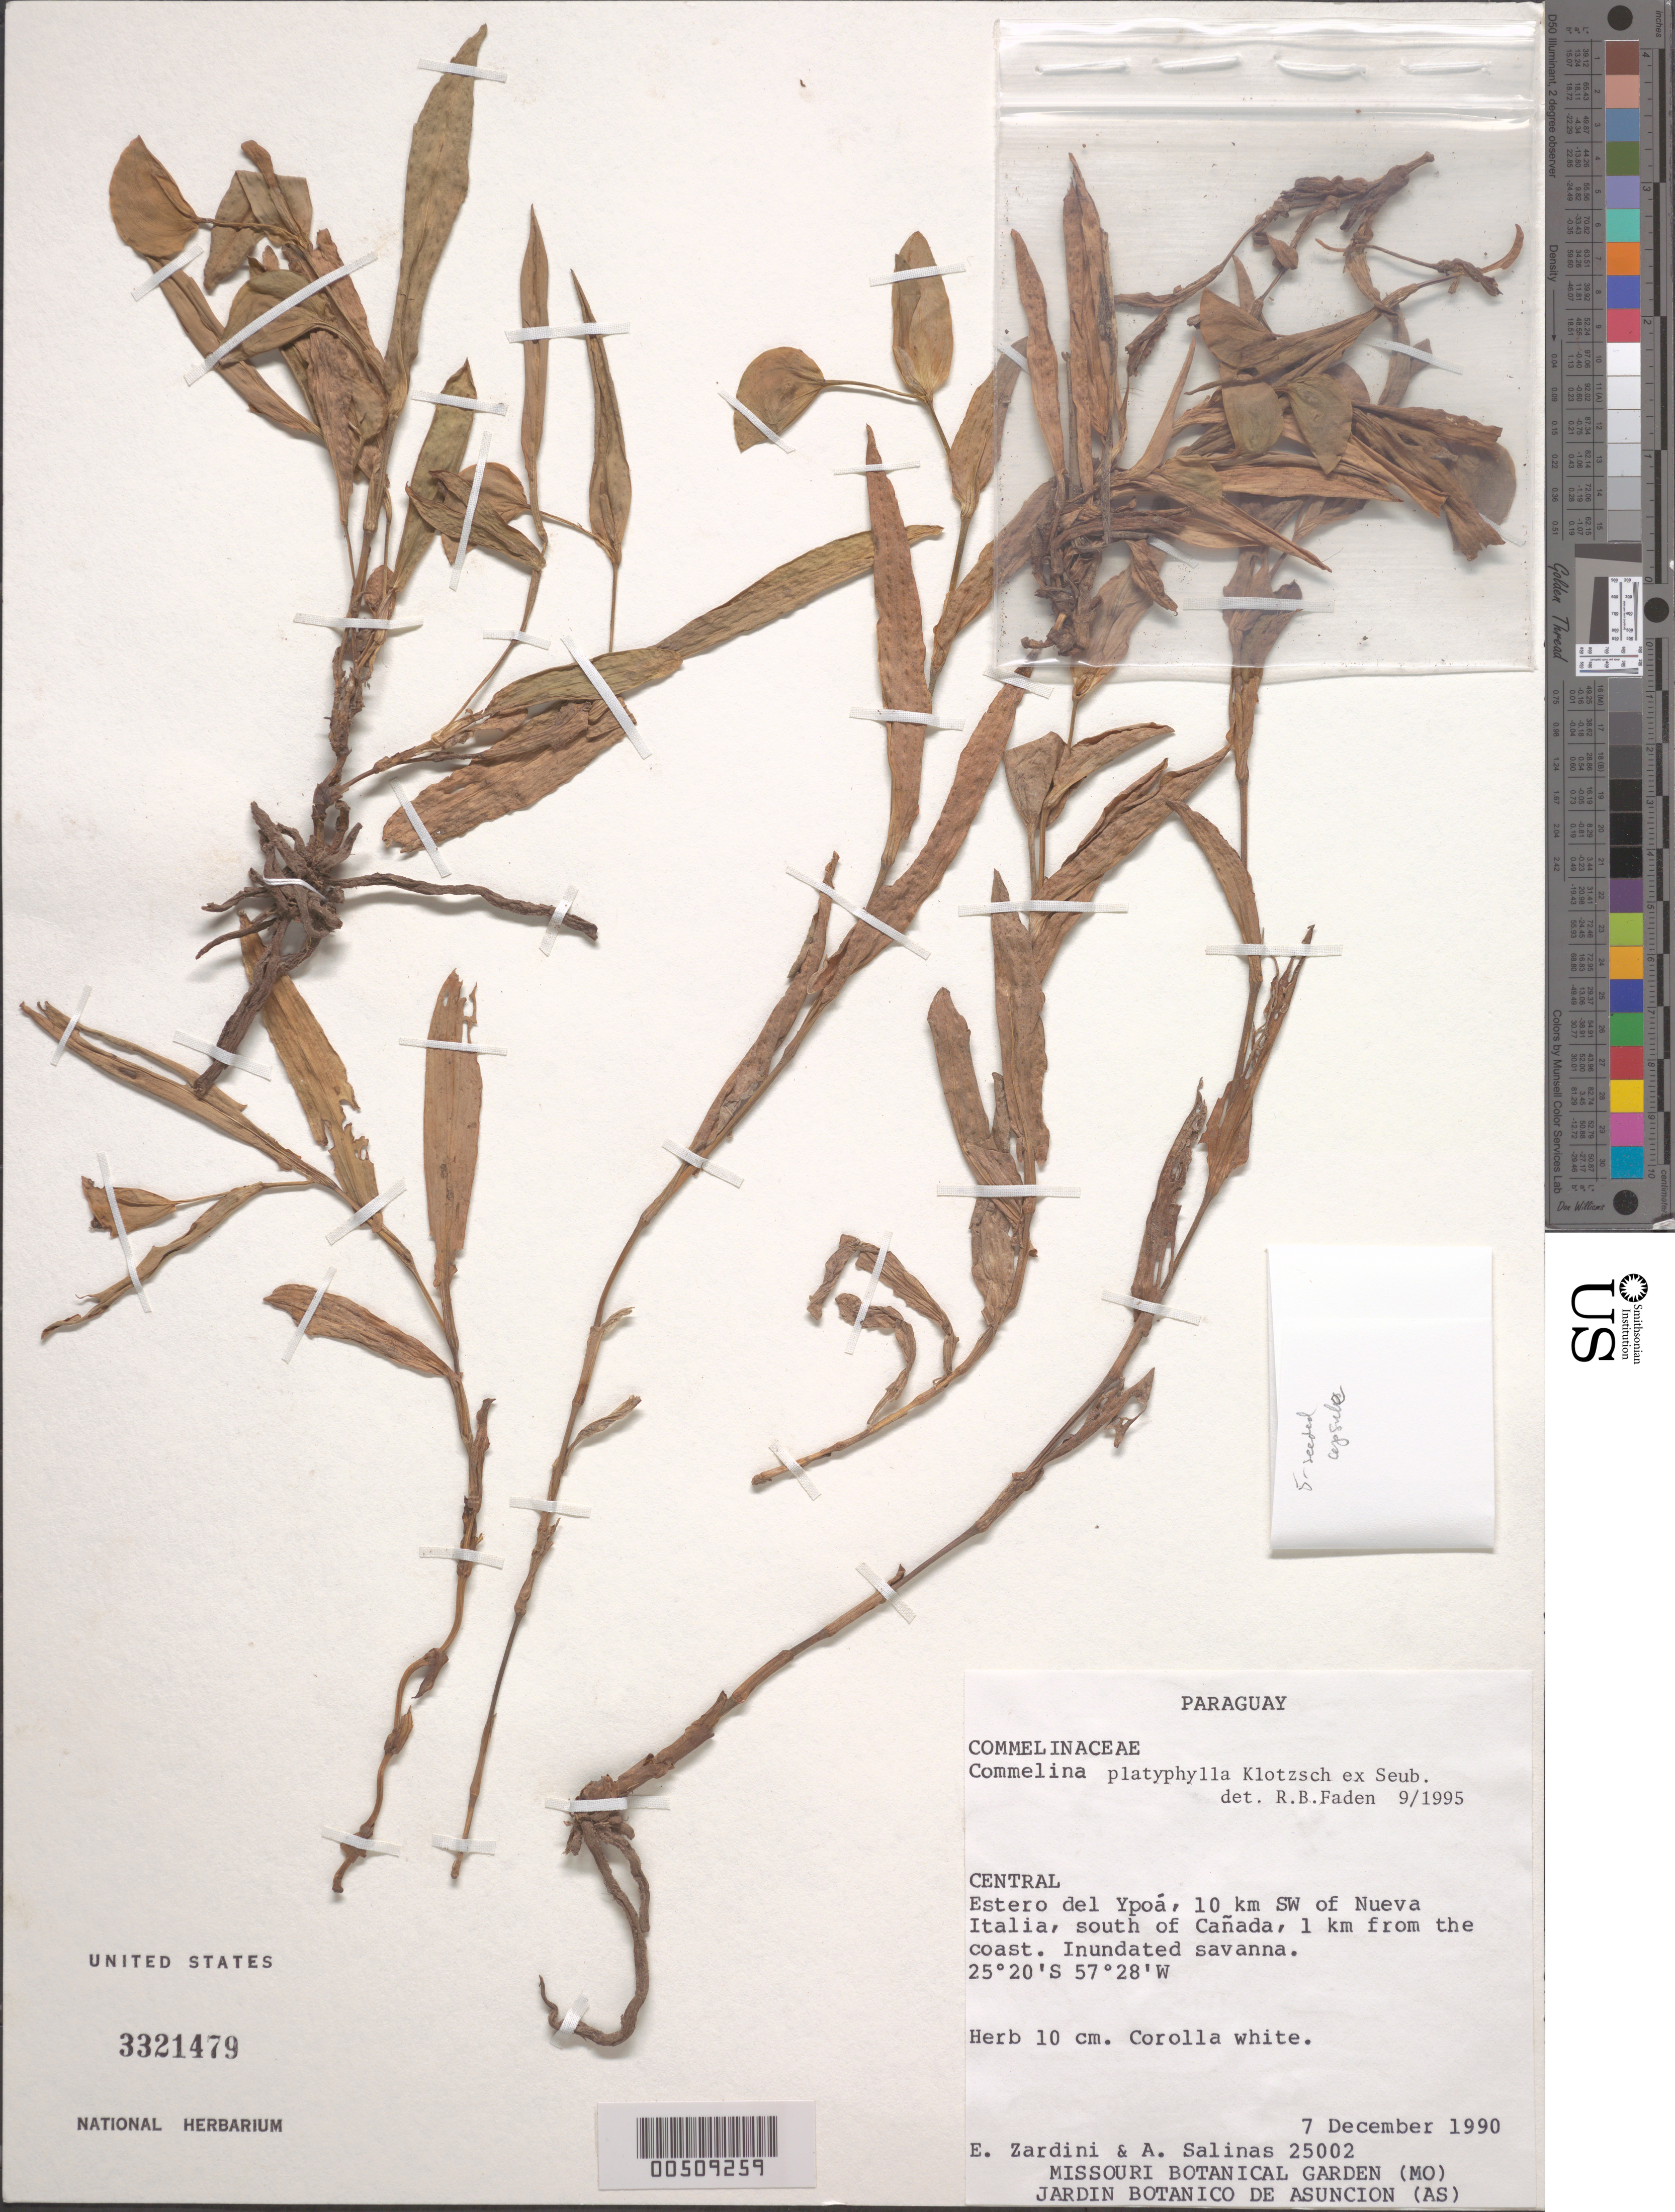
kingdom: Plantae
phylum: Tracheophyta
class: Liliopsida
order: Commelinales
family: Commelinaceae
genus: Commelina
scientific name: Commelina platyphylla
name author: Klotzsch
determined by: Faden, Robert B., (US), Smithsonian Institution - National Museum of Natural History (UNITED STATES)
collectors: E. M. Zardini & A. Salinas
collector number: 25002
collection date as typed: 07 Dec 1990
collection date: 1990-12-07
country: Paraguay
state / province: Central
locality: Ypoa, sw of nueva italia, s of canada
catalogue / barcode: US 3321479